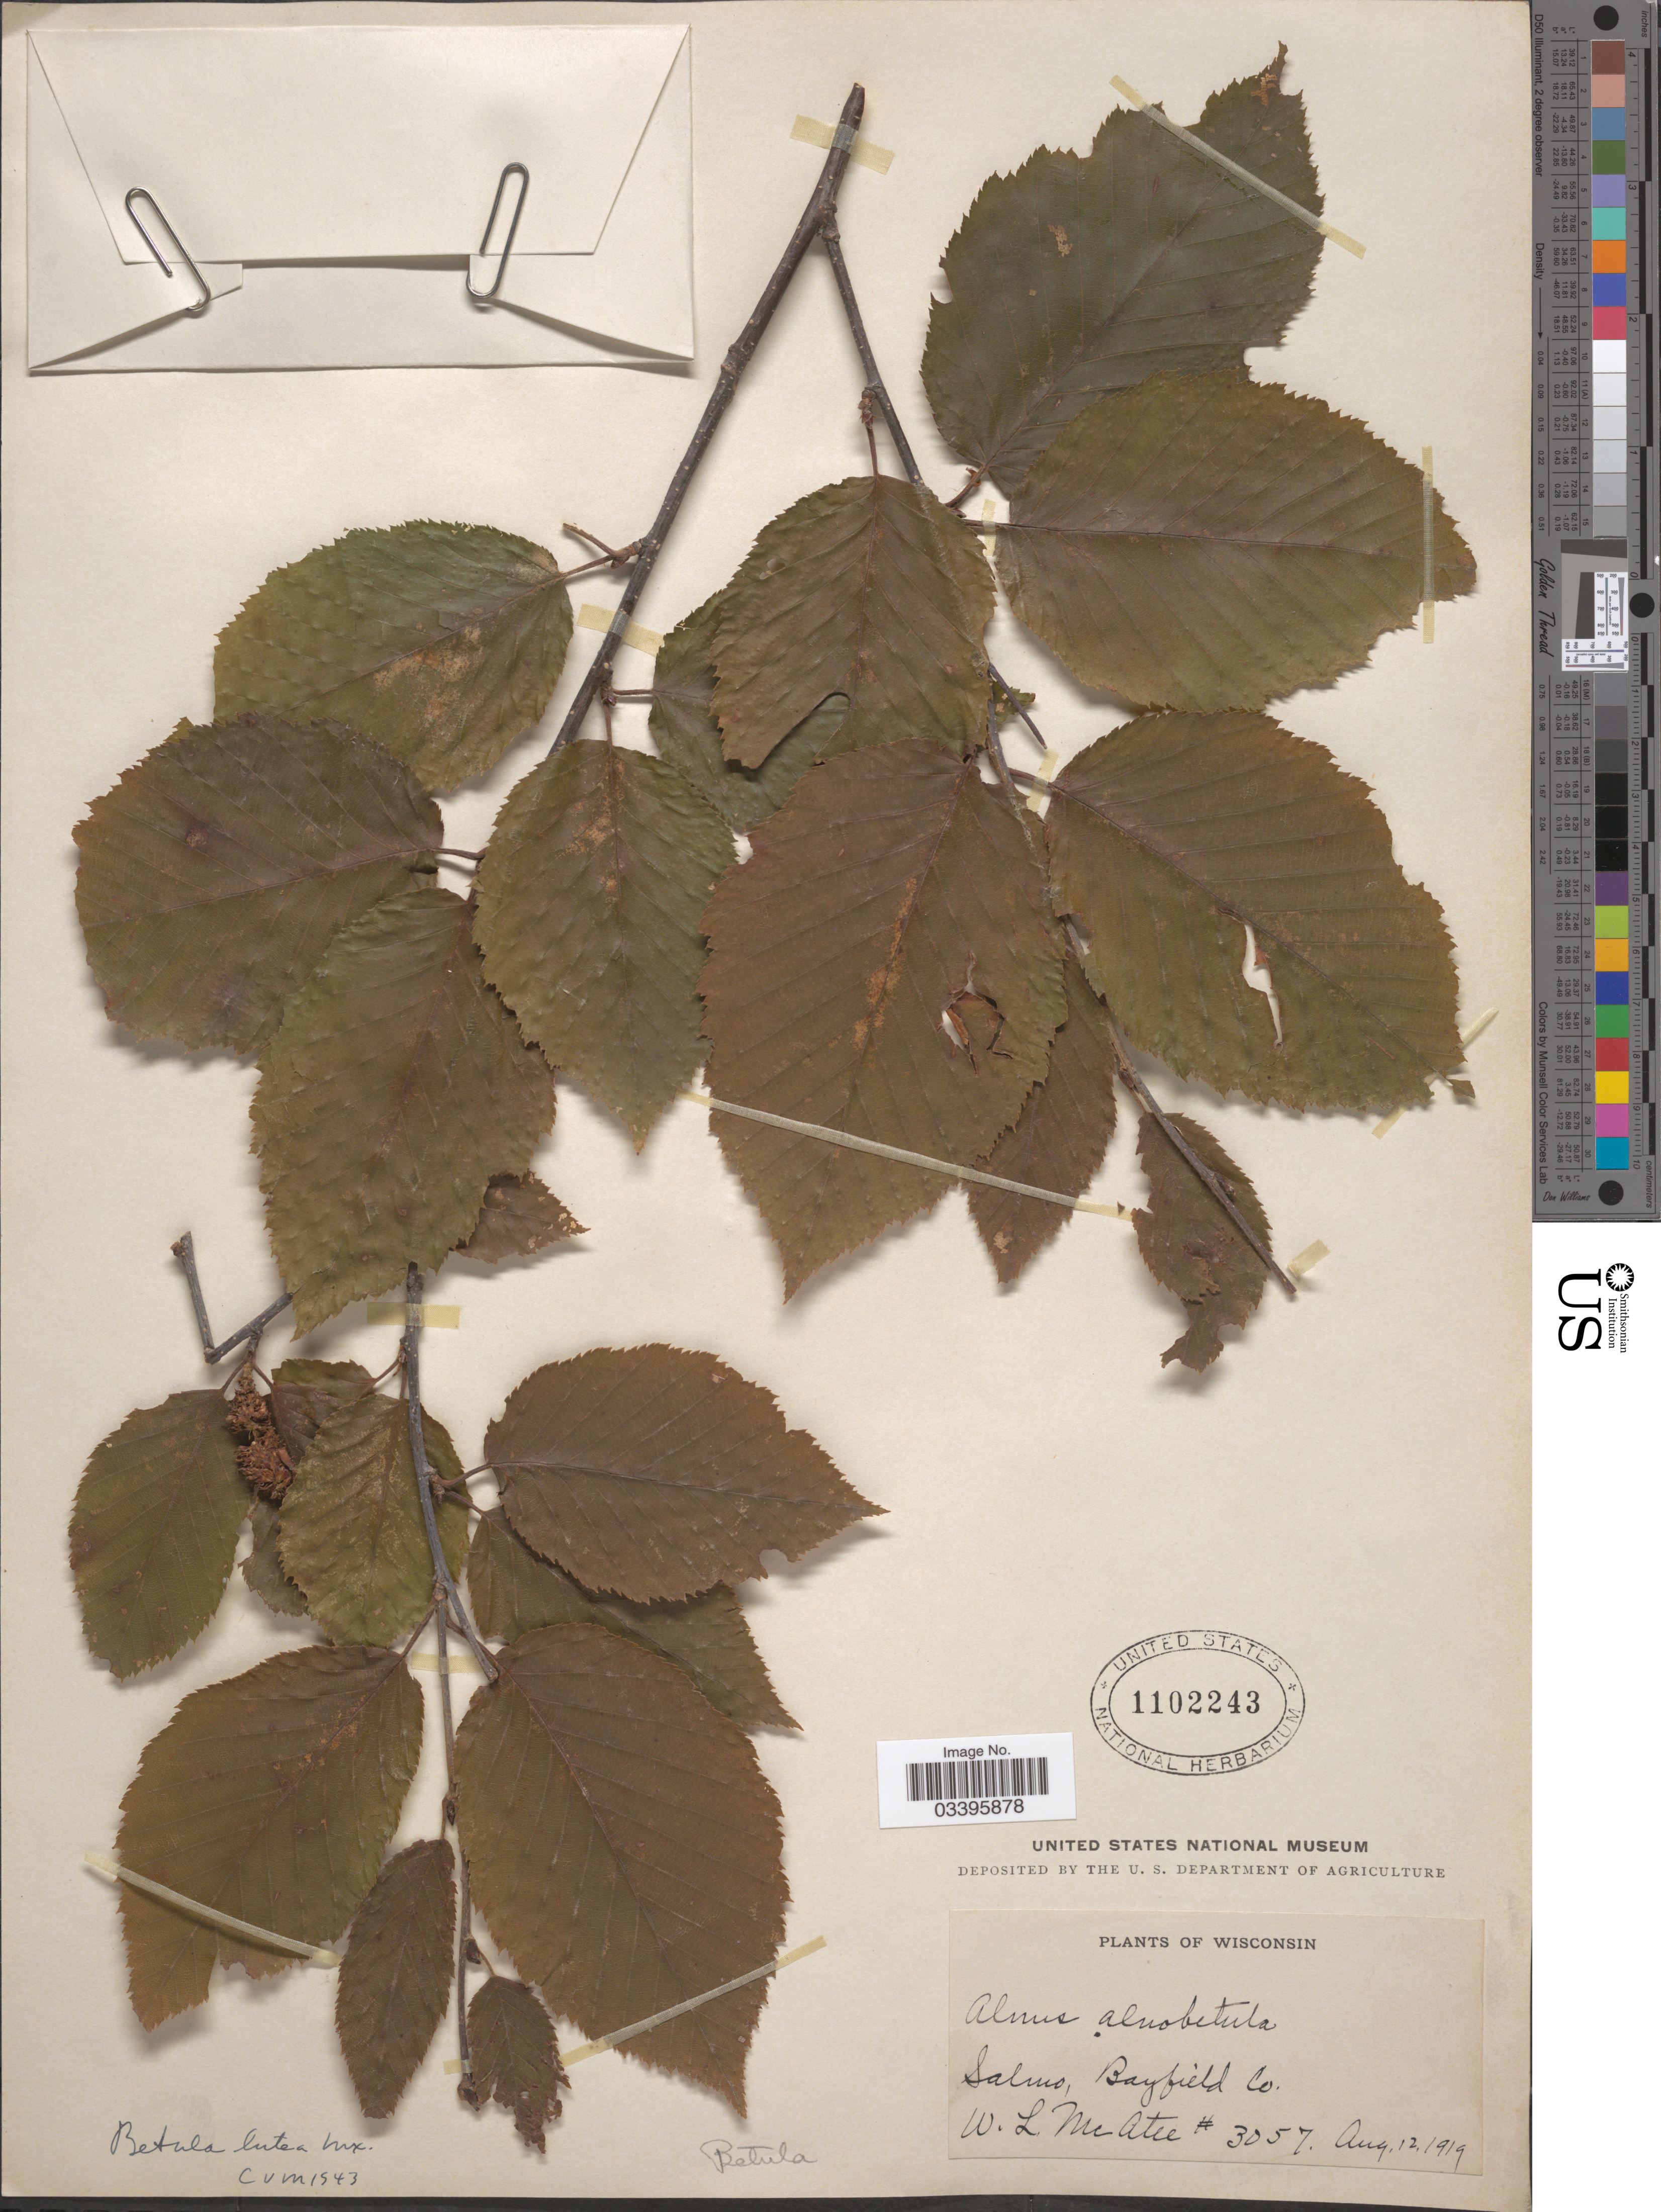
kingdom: Plantae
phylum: Tracheophyta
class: Magnoliopsida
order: Fagales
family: Betulaceae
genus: Betula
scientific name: Betula lutea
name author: F. Michx.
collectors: W. McAtee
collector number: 3057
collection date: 1919-08-12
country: United States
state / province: Wisconsin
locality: Salmo, Bayfield Co.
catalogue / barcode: US 1102243